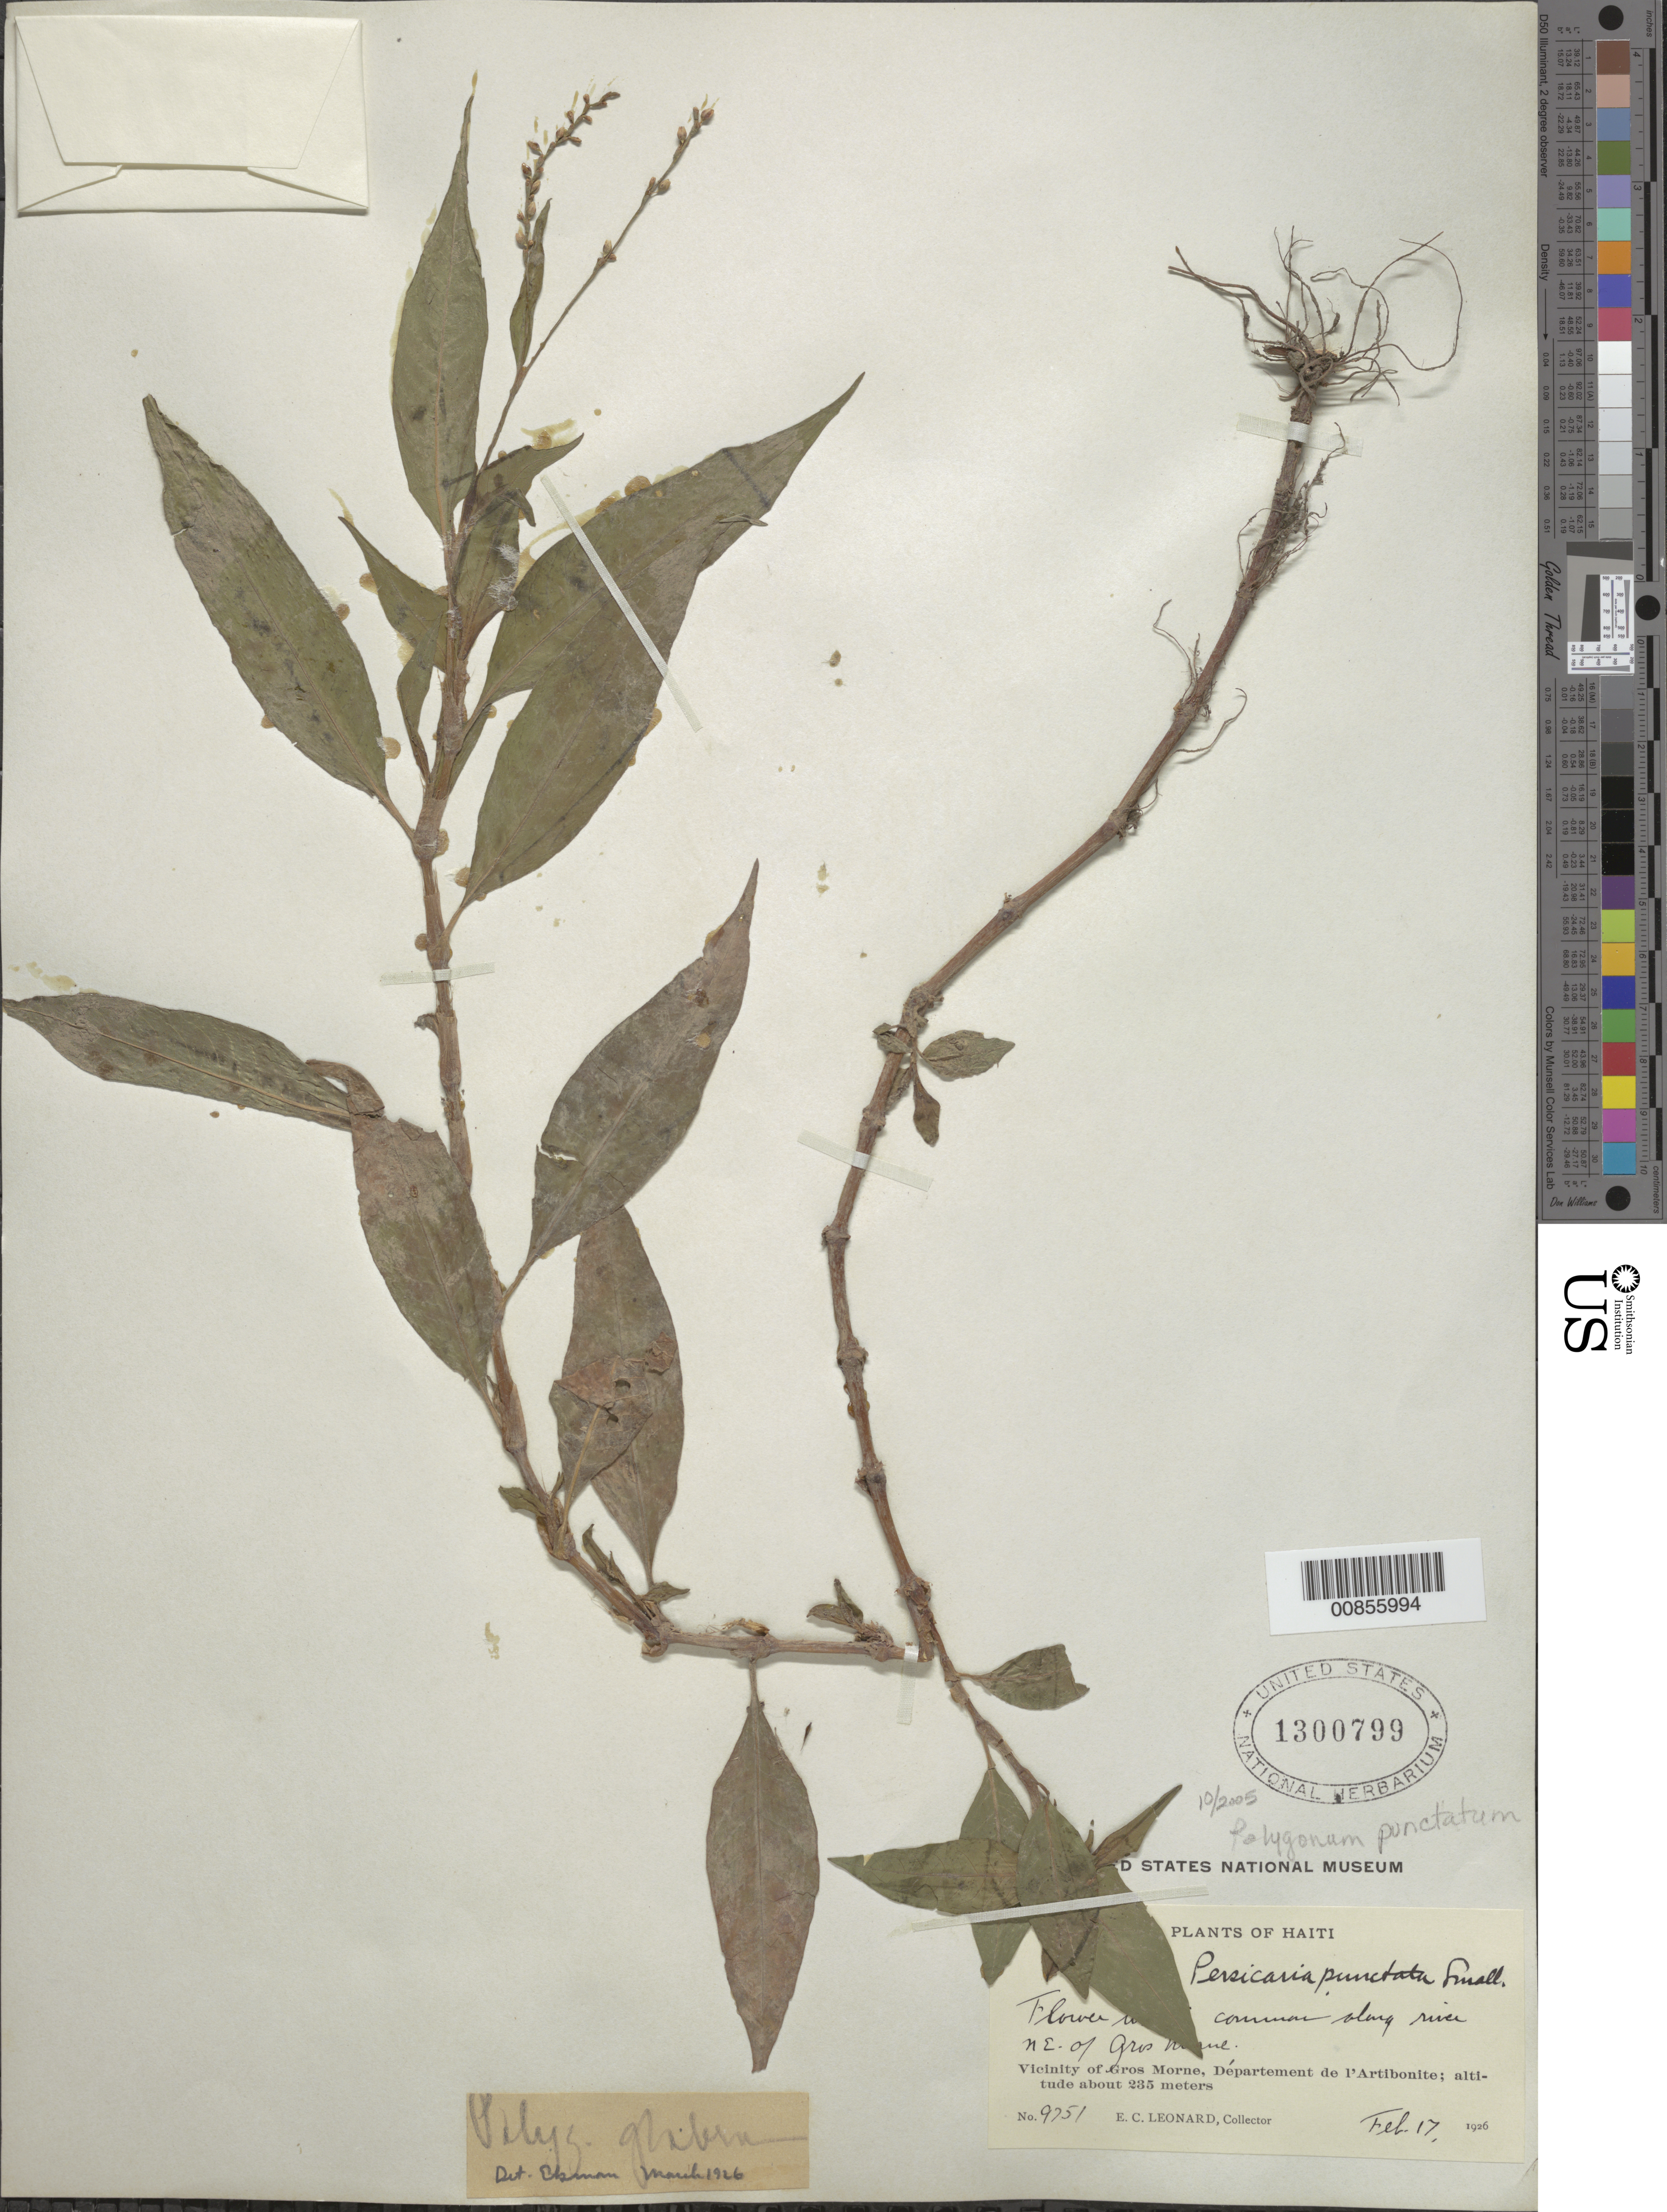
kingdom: Plantae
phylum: Tracheophyta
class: Magnoliopsida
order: Caryophyllales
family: Polygonaceae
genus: Polygonum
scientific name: Polygonum punctatum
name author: Elliott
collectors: E. C. Leonard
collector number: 9751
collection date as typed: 17 Feb 1926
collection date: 1926-02-17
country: Haiti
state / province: Artibonite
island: Hispaniola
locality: Vicinity of Gros Morne. Along river N.E. of Gros Morne.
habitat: Along river.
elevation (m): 235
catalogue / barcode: US 1300799